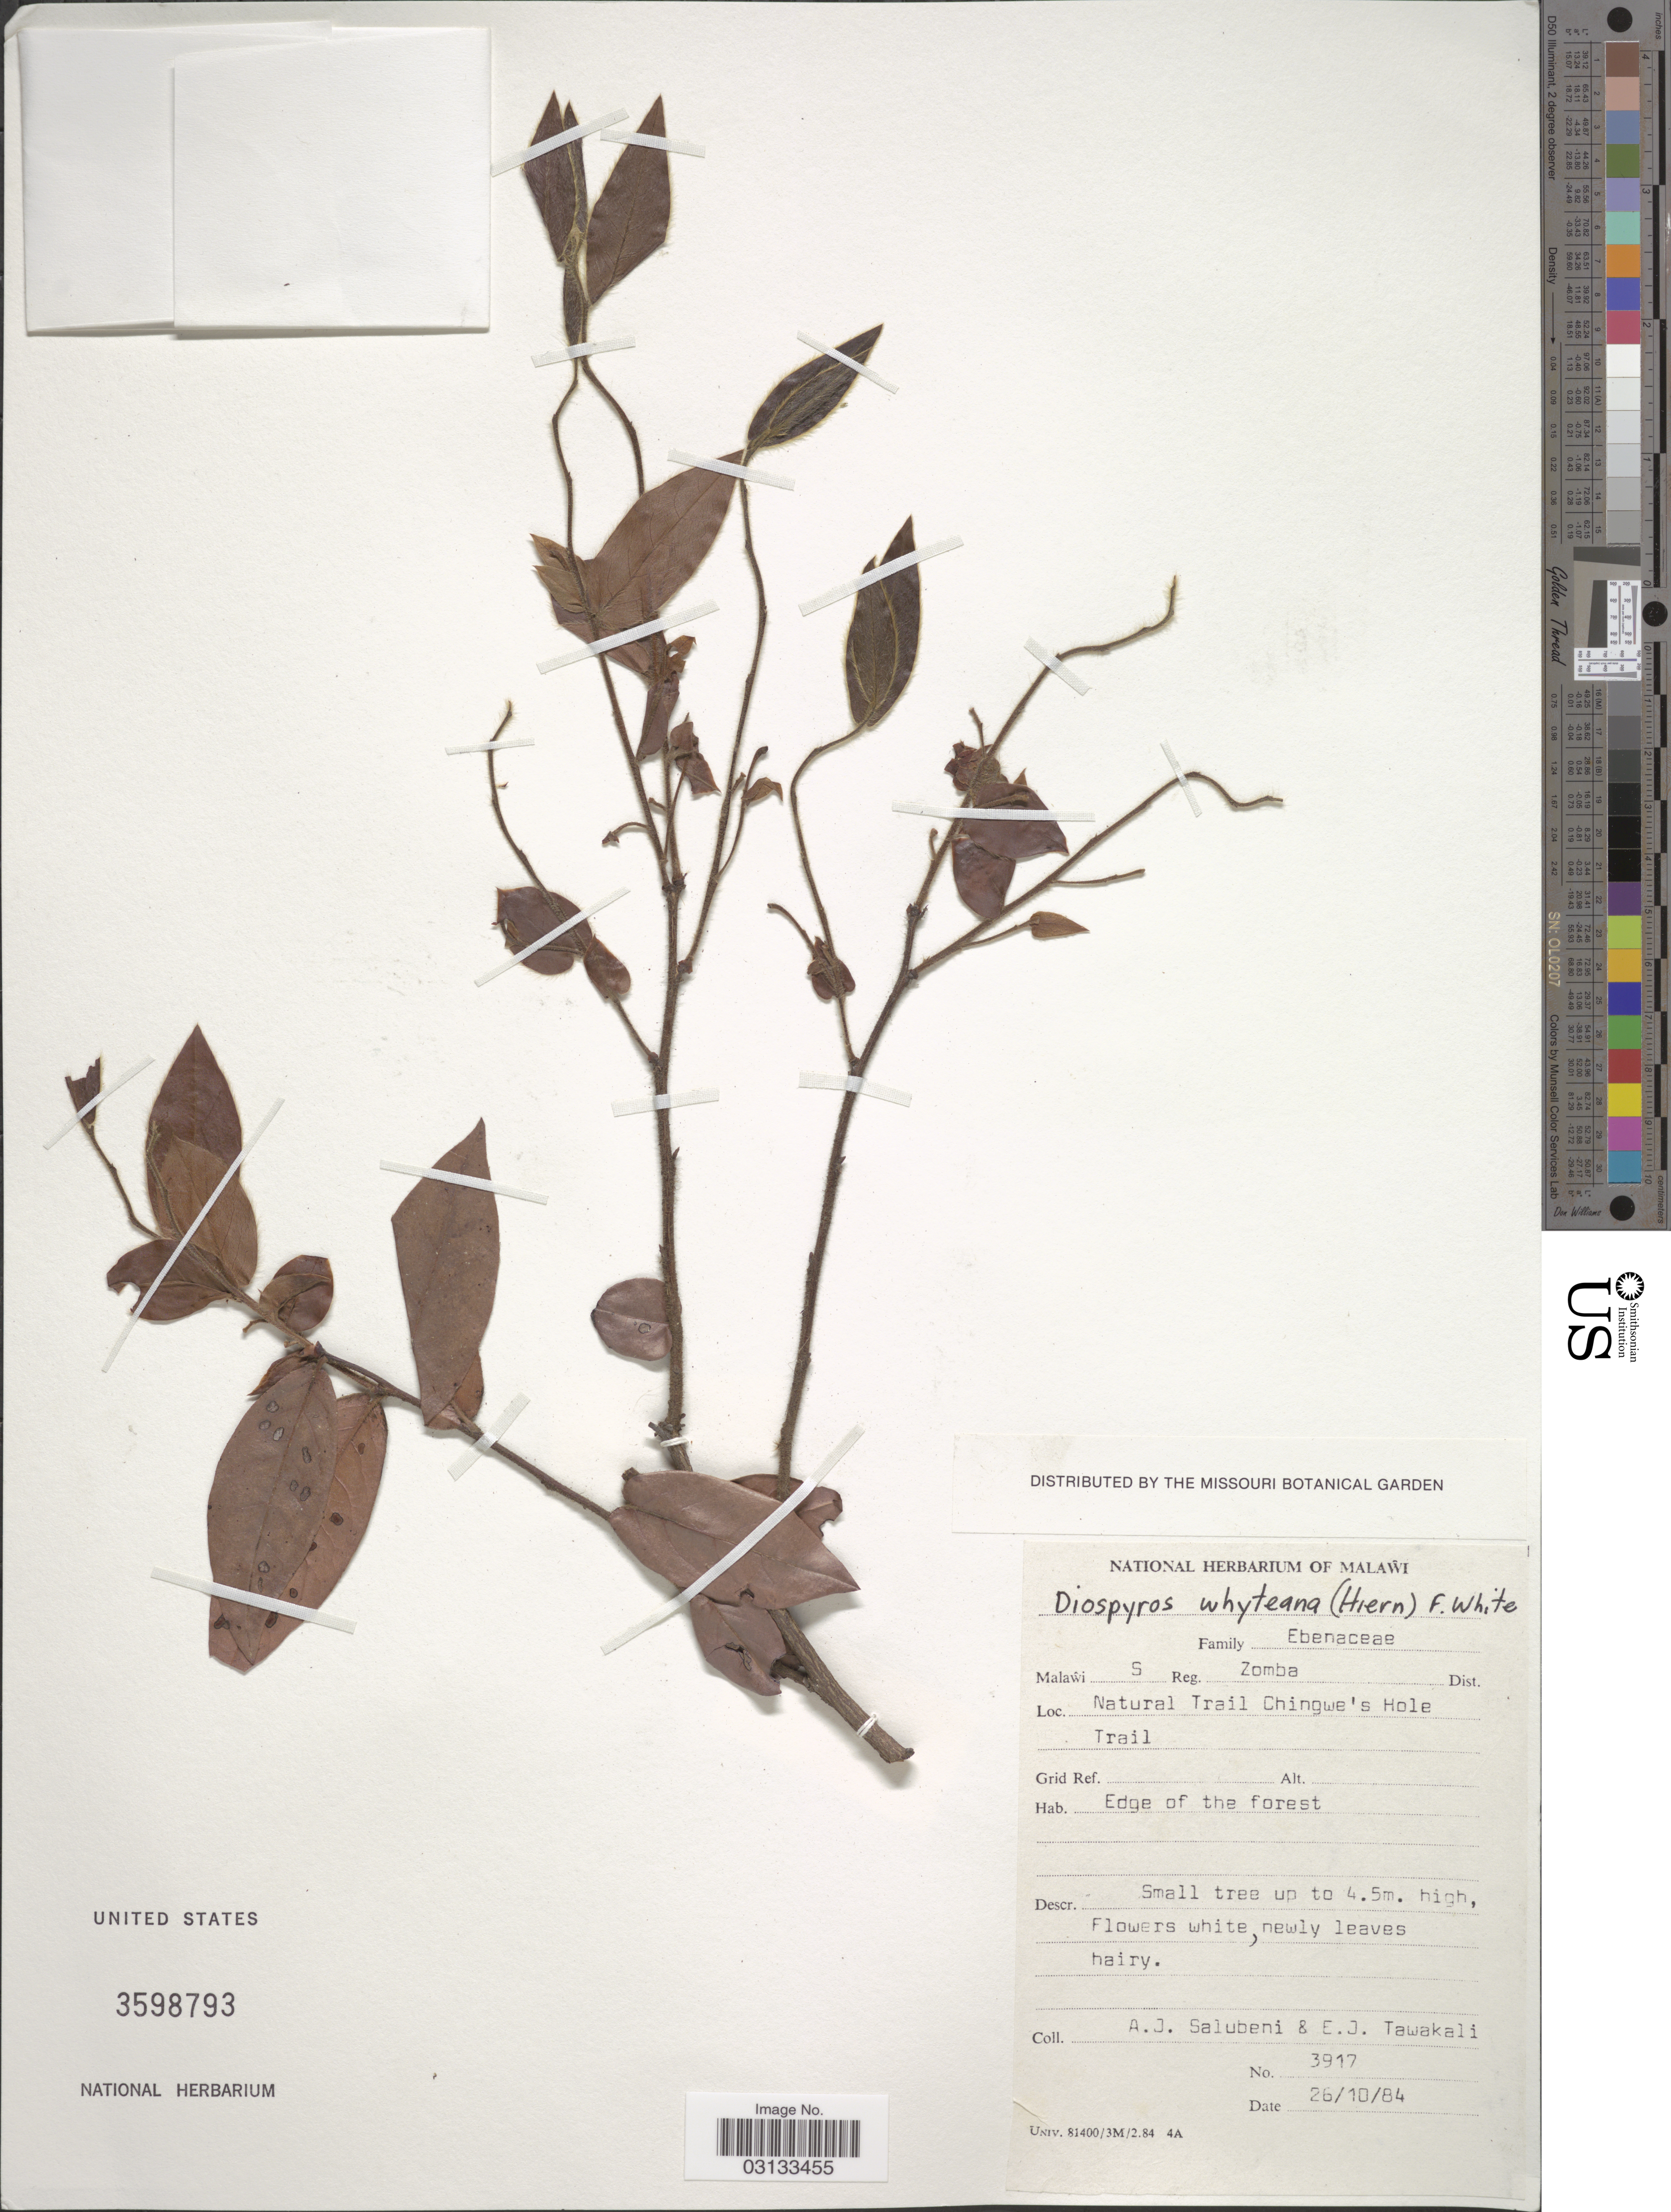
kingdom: Plantae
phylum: Tracheophyta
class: Magnoliopsida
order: Ericales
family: Ebenaceae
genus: Diospyros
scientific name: Diospyros whyteana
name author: (Hiern) F. White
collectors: A. J. Salubeni & E. Tawakali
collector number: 3917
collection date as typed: Transcribed d/m/y: 26/10/84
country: Malawi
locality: Malawi S, Reg. Zomba Dist., Natural Trail Chingwe's Hole Trail.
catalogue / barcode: US 3598793